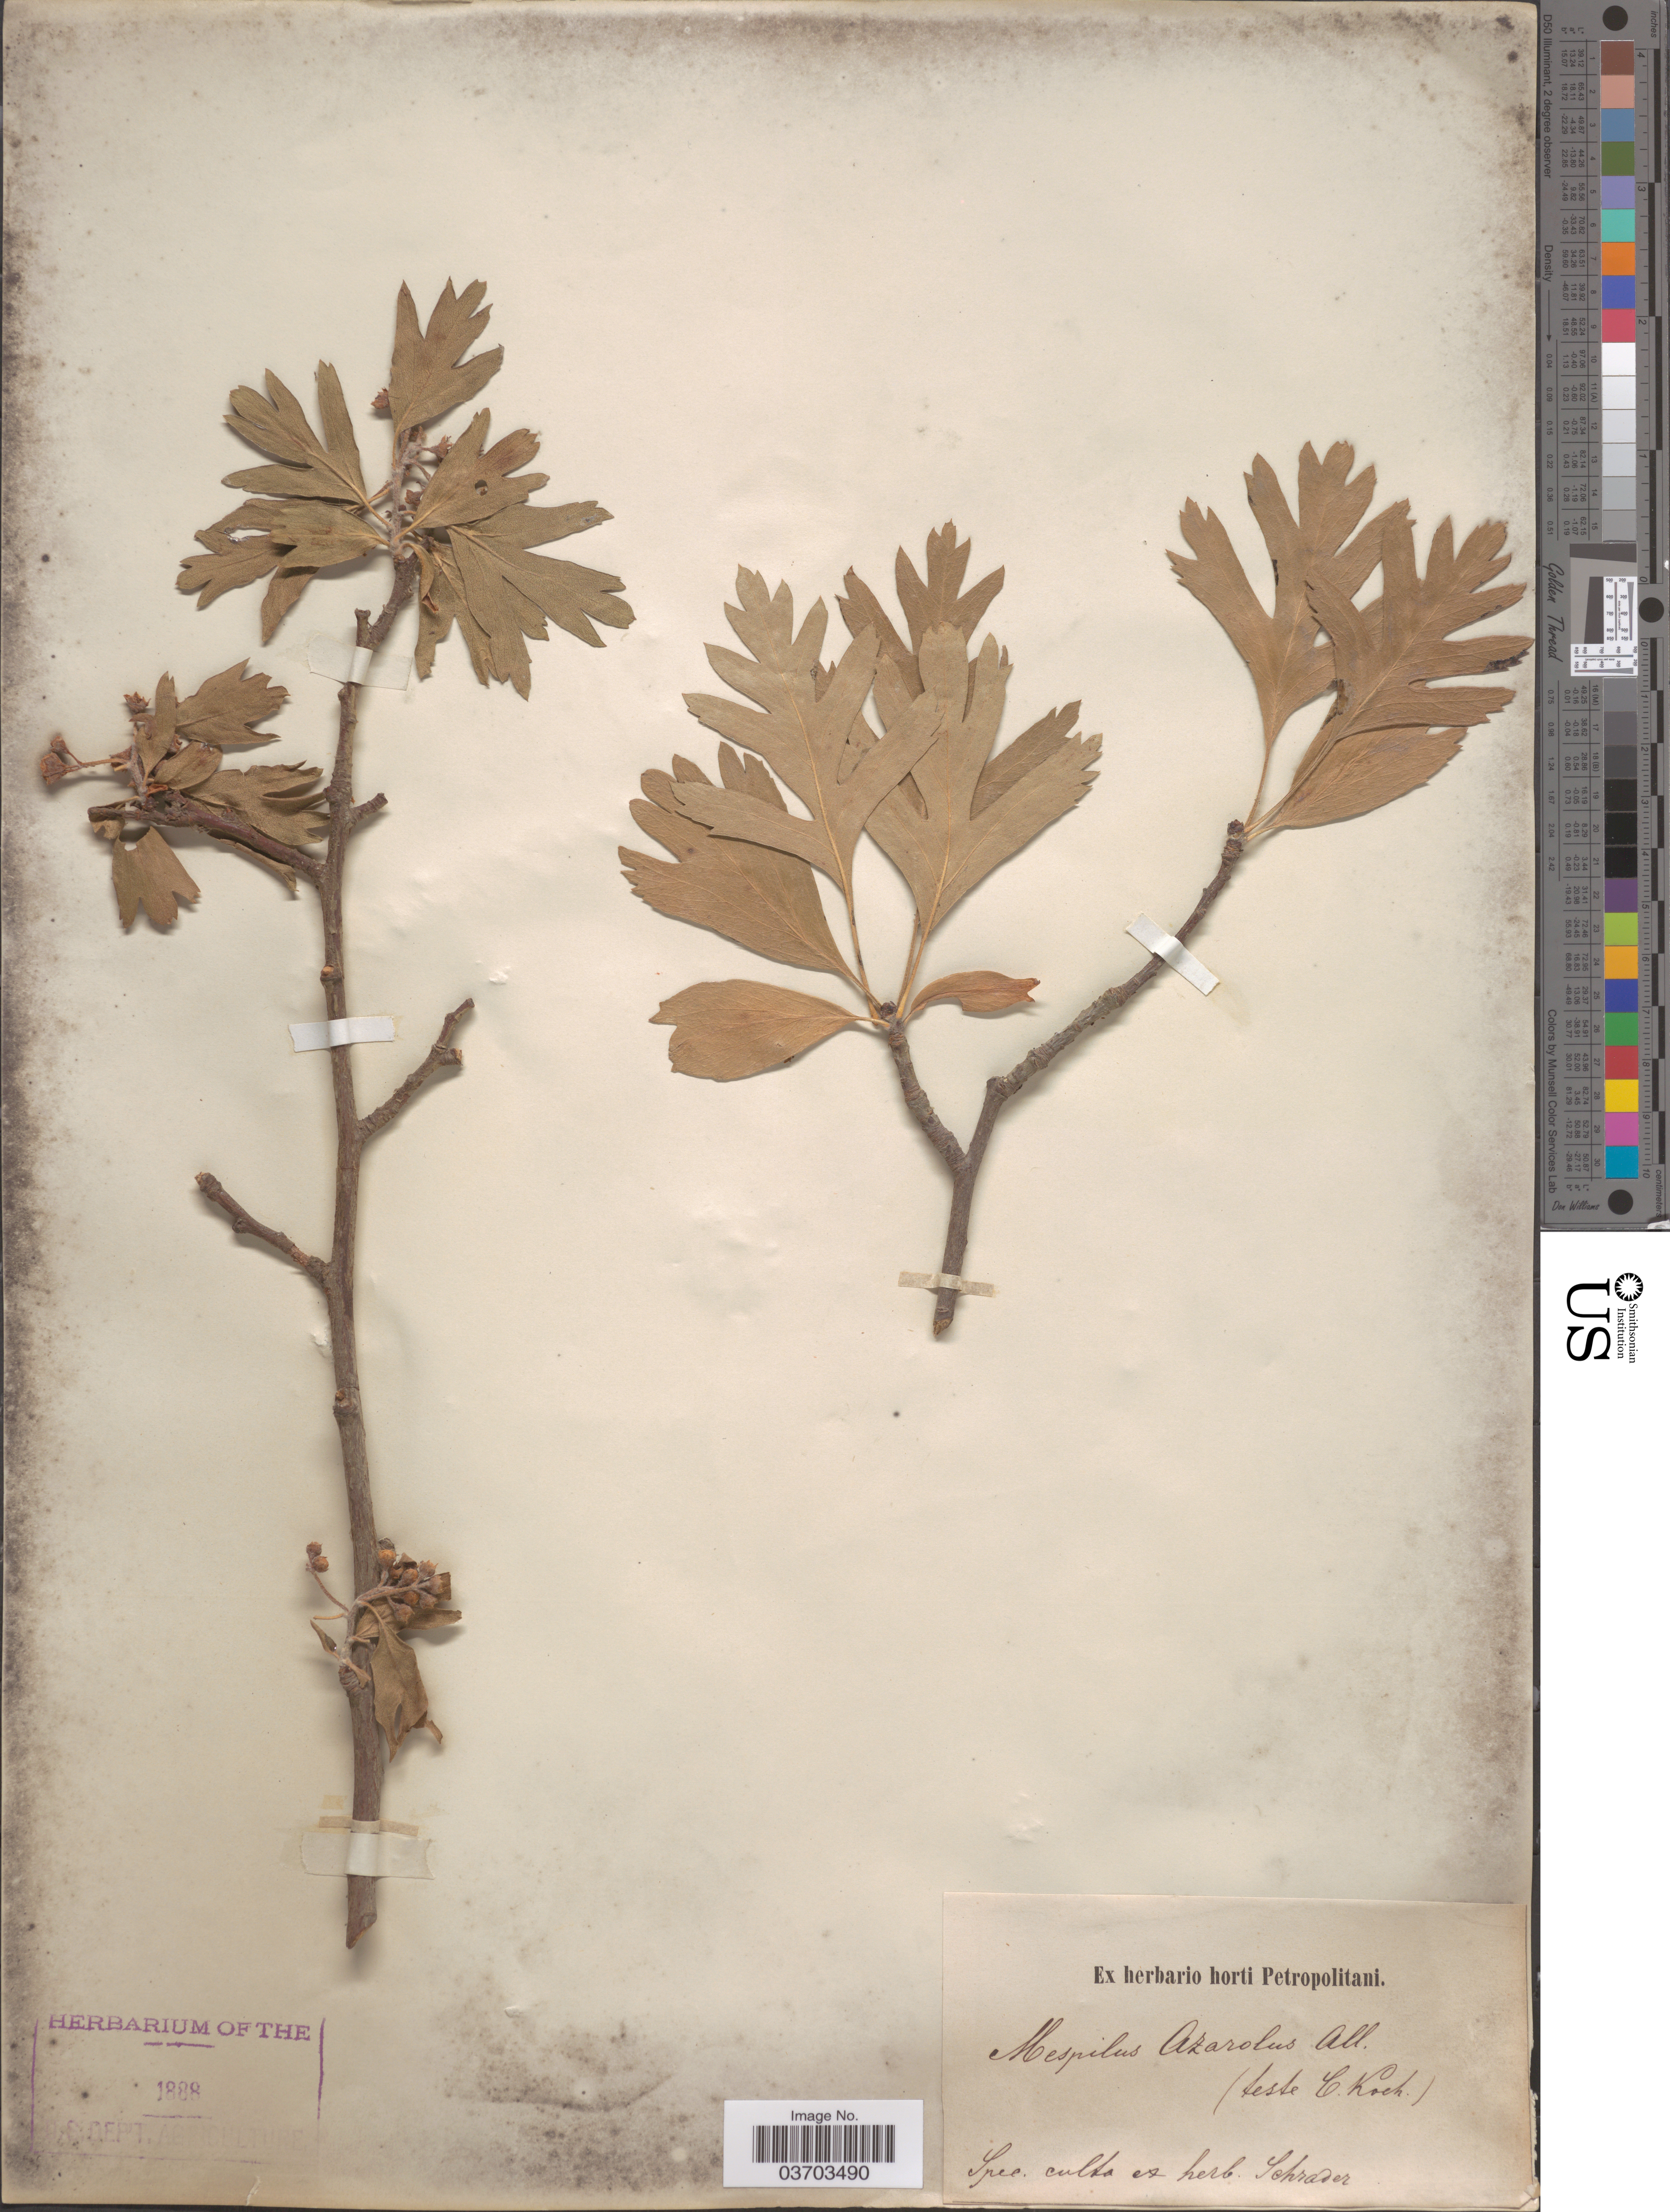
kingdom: Plantae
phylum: Tracheophyta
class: Magnoliopsida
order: Rosales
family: Rosaceae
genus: Crataegus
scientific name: Crataegus azarolus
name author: L.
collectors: ex herb. Schrader